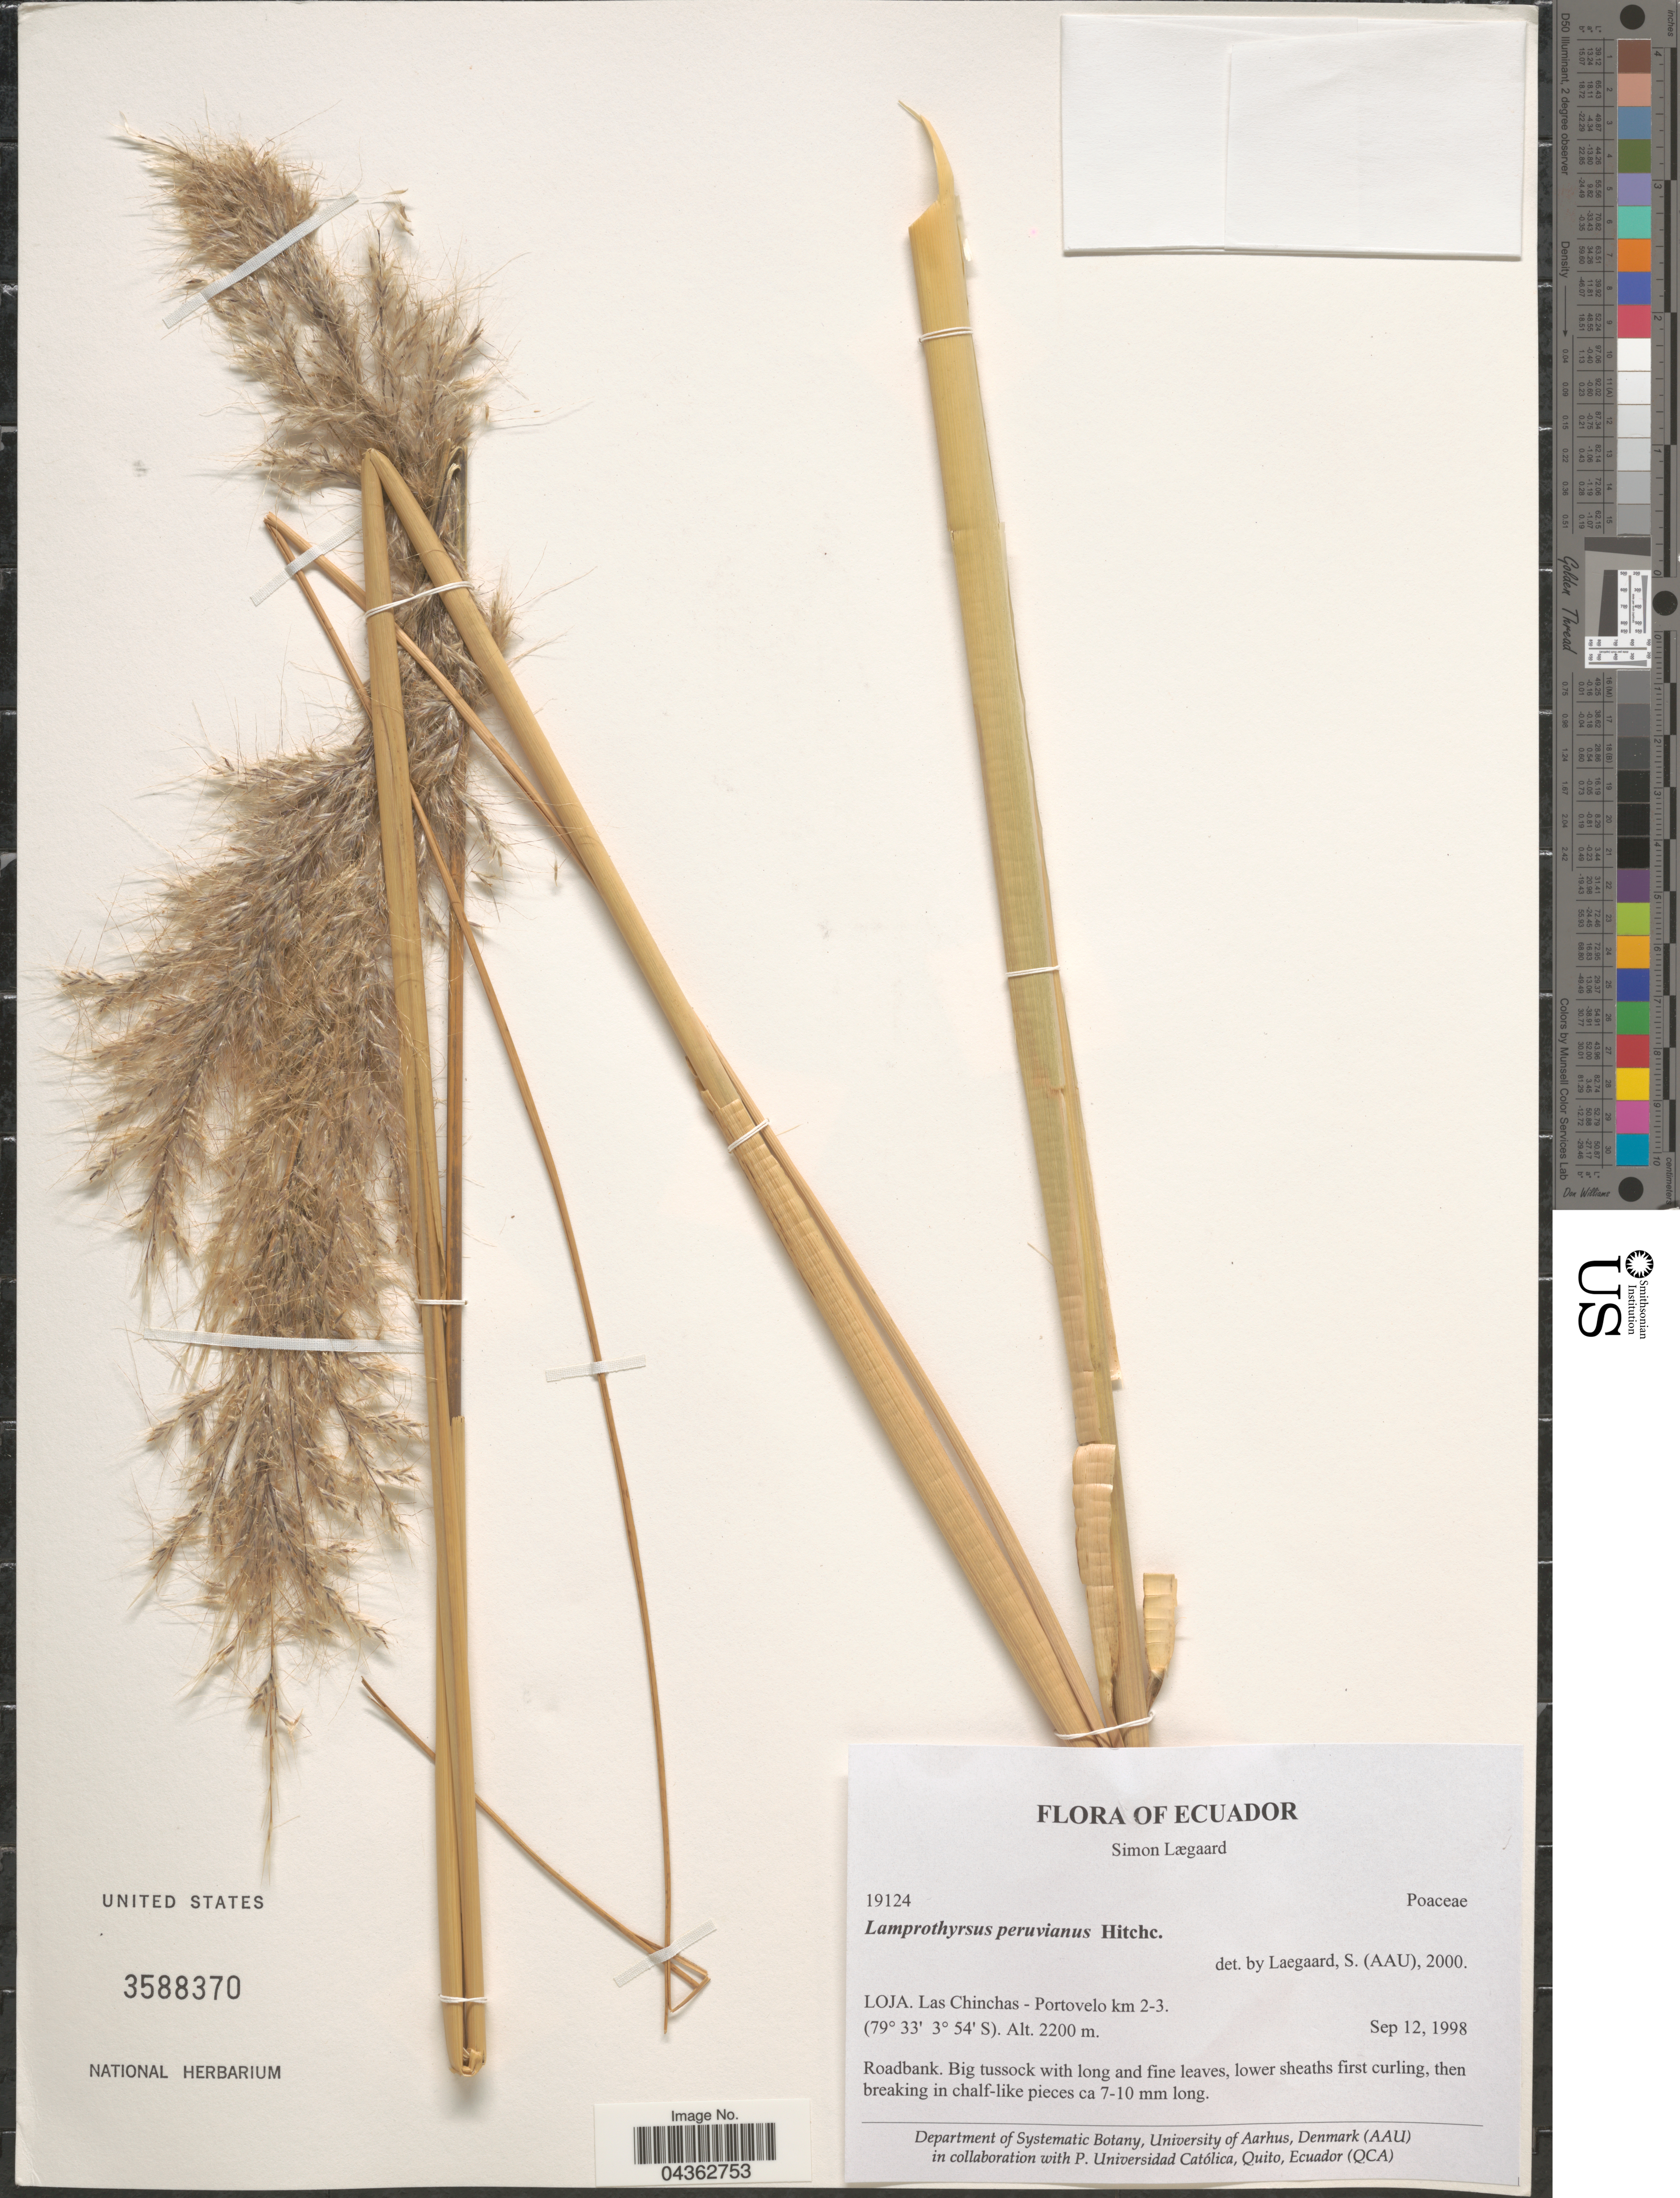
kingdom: Plantae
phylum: Tracheophyta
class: Liliopsida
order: Poales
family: Poaceae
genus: Cortaderia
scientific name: Cortaderia peruviana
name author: (Hitchc.) N.P. Barker & H.P. Linder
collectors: S. Lægaard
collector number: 19124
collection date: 1998-09-12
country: Ecuador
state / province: Loja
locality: Las Chinchas - Portovelo km 2-3.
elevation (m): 2200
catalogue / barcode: US 3588370